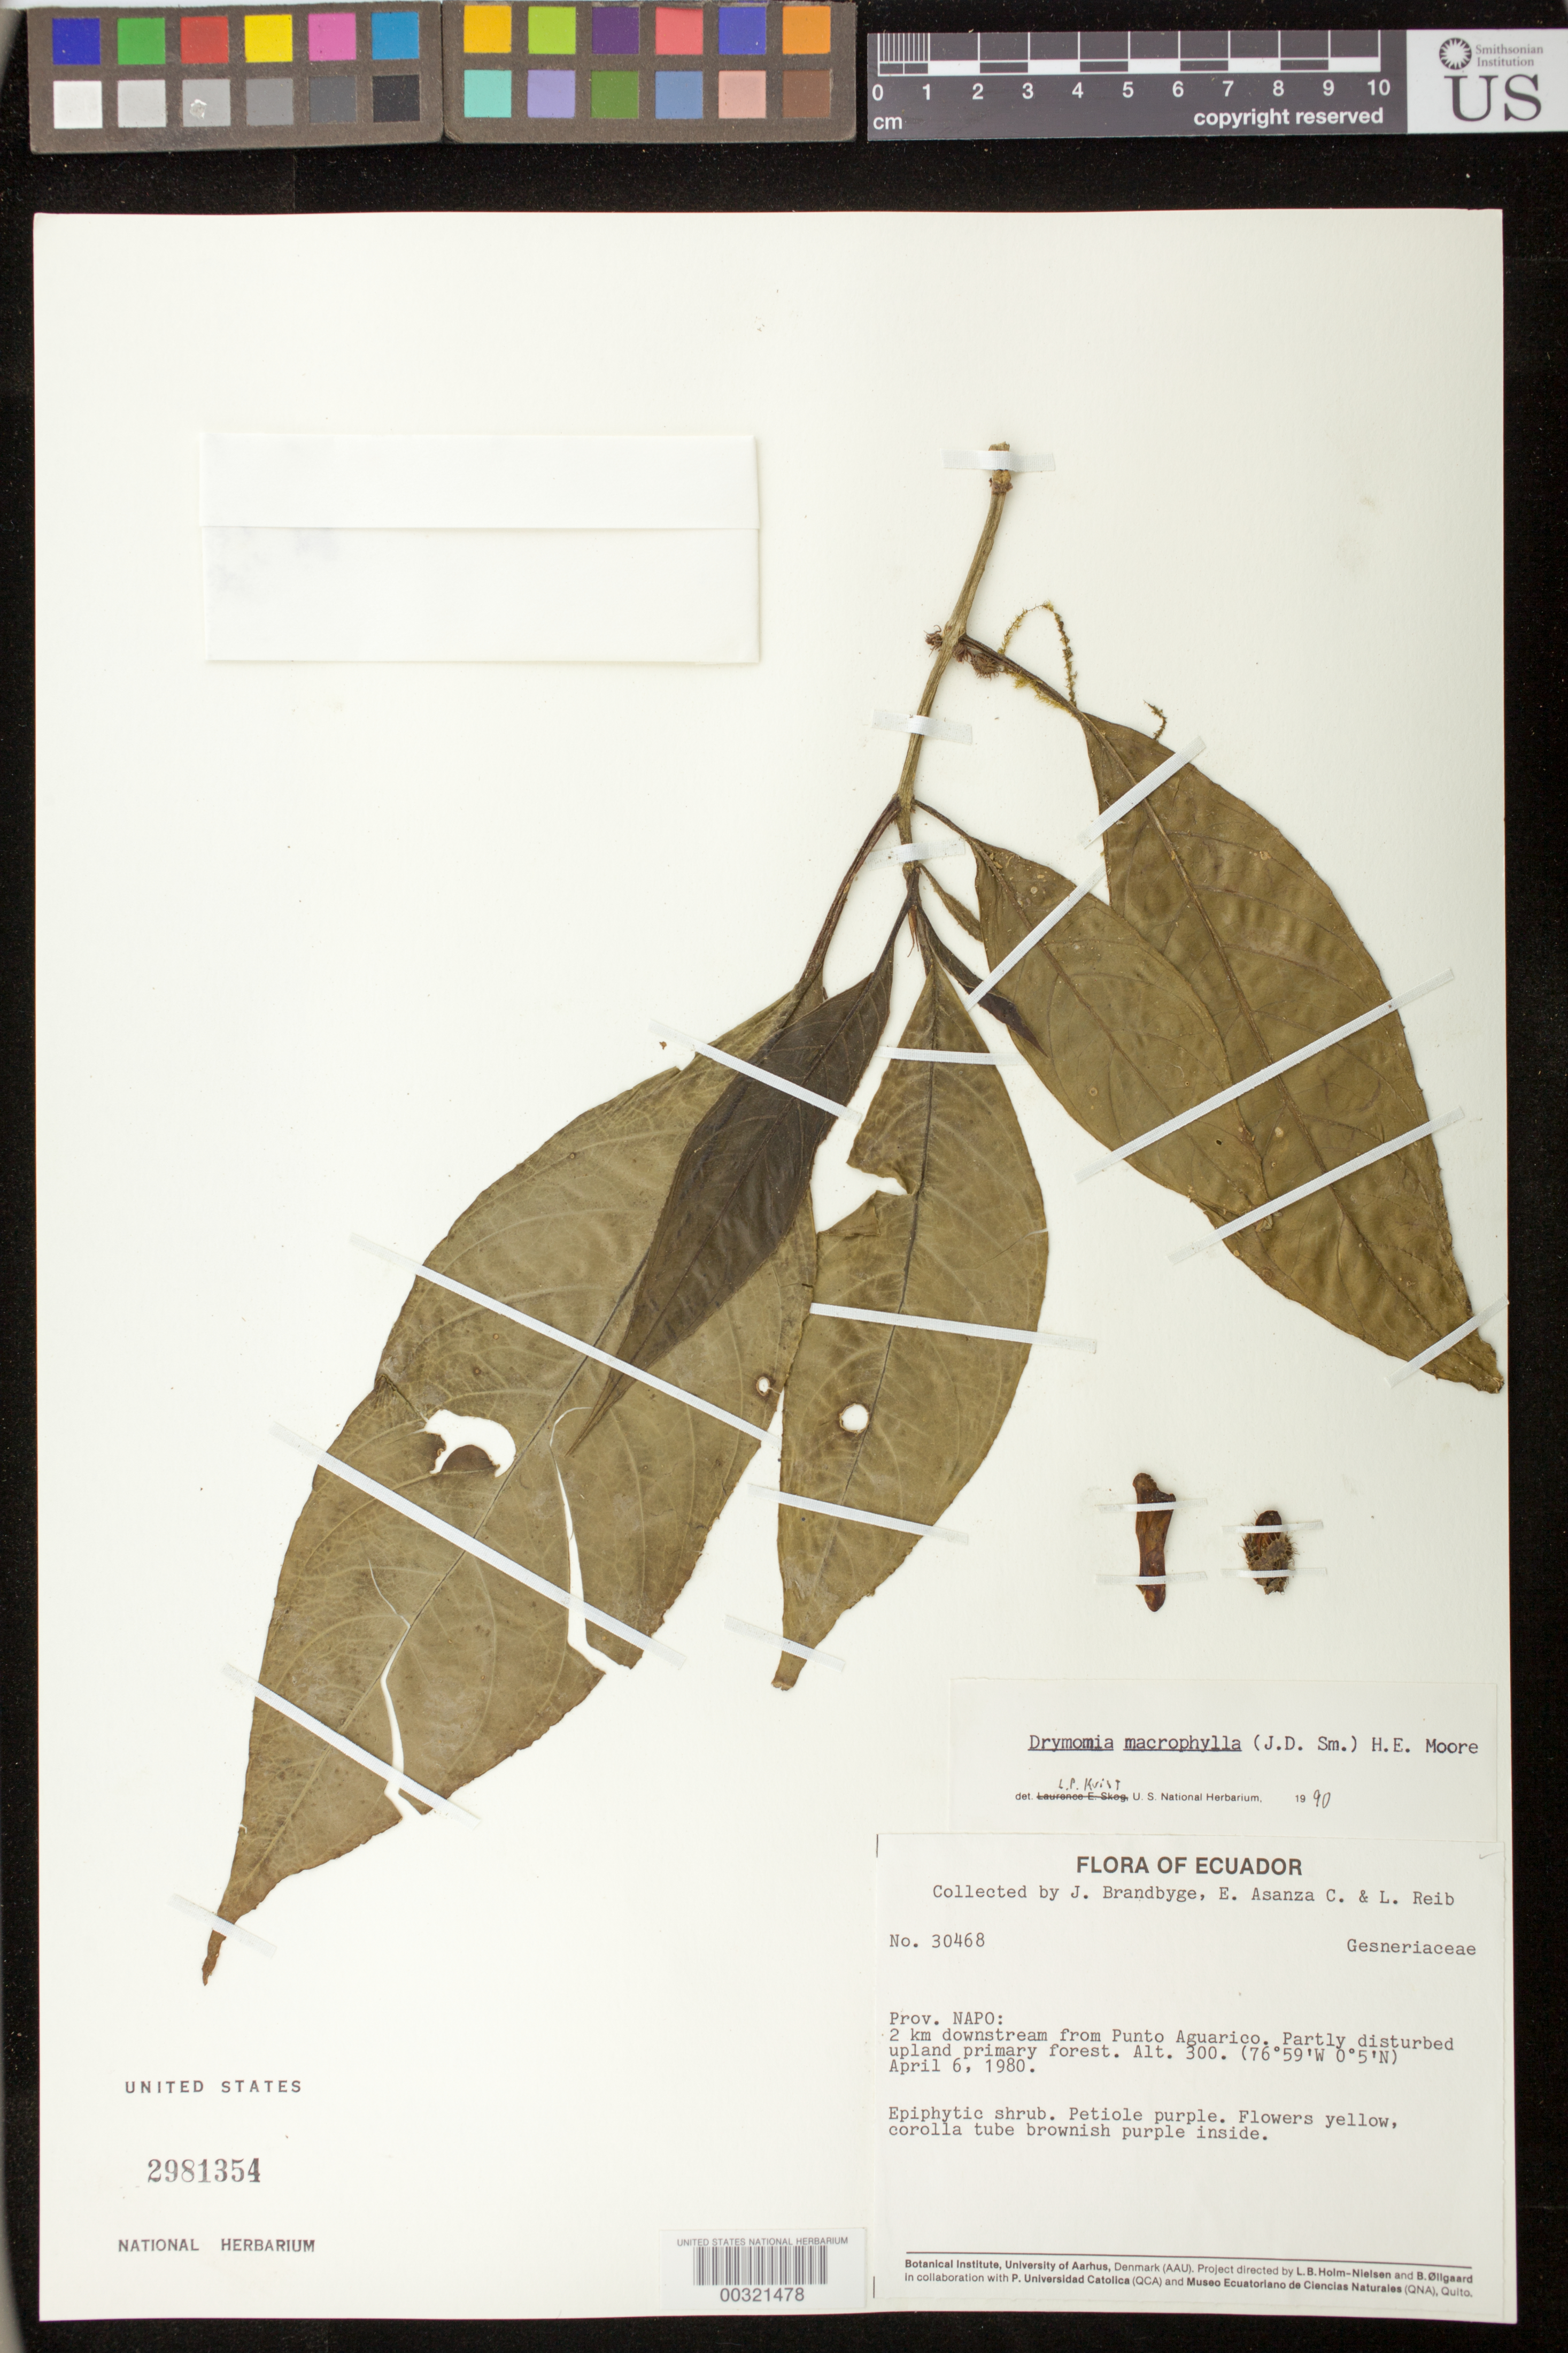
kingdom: Plantae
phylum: Tracheophyta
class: Magnoliopsida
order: Lamiales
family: Gesneriaceae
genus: Drymonia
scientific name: Drymonia macrophylla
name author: (Oerst.) H.E. Moore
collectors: J. Brandbyge, E. Asanza C. & L. Reib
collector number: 30468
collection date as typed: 06 Apr 1980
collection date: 1980-04-06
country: Ecuador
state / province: Napo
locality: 2 km downstream from Punto Aguarico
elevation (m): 300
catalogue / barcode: US 2981354